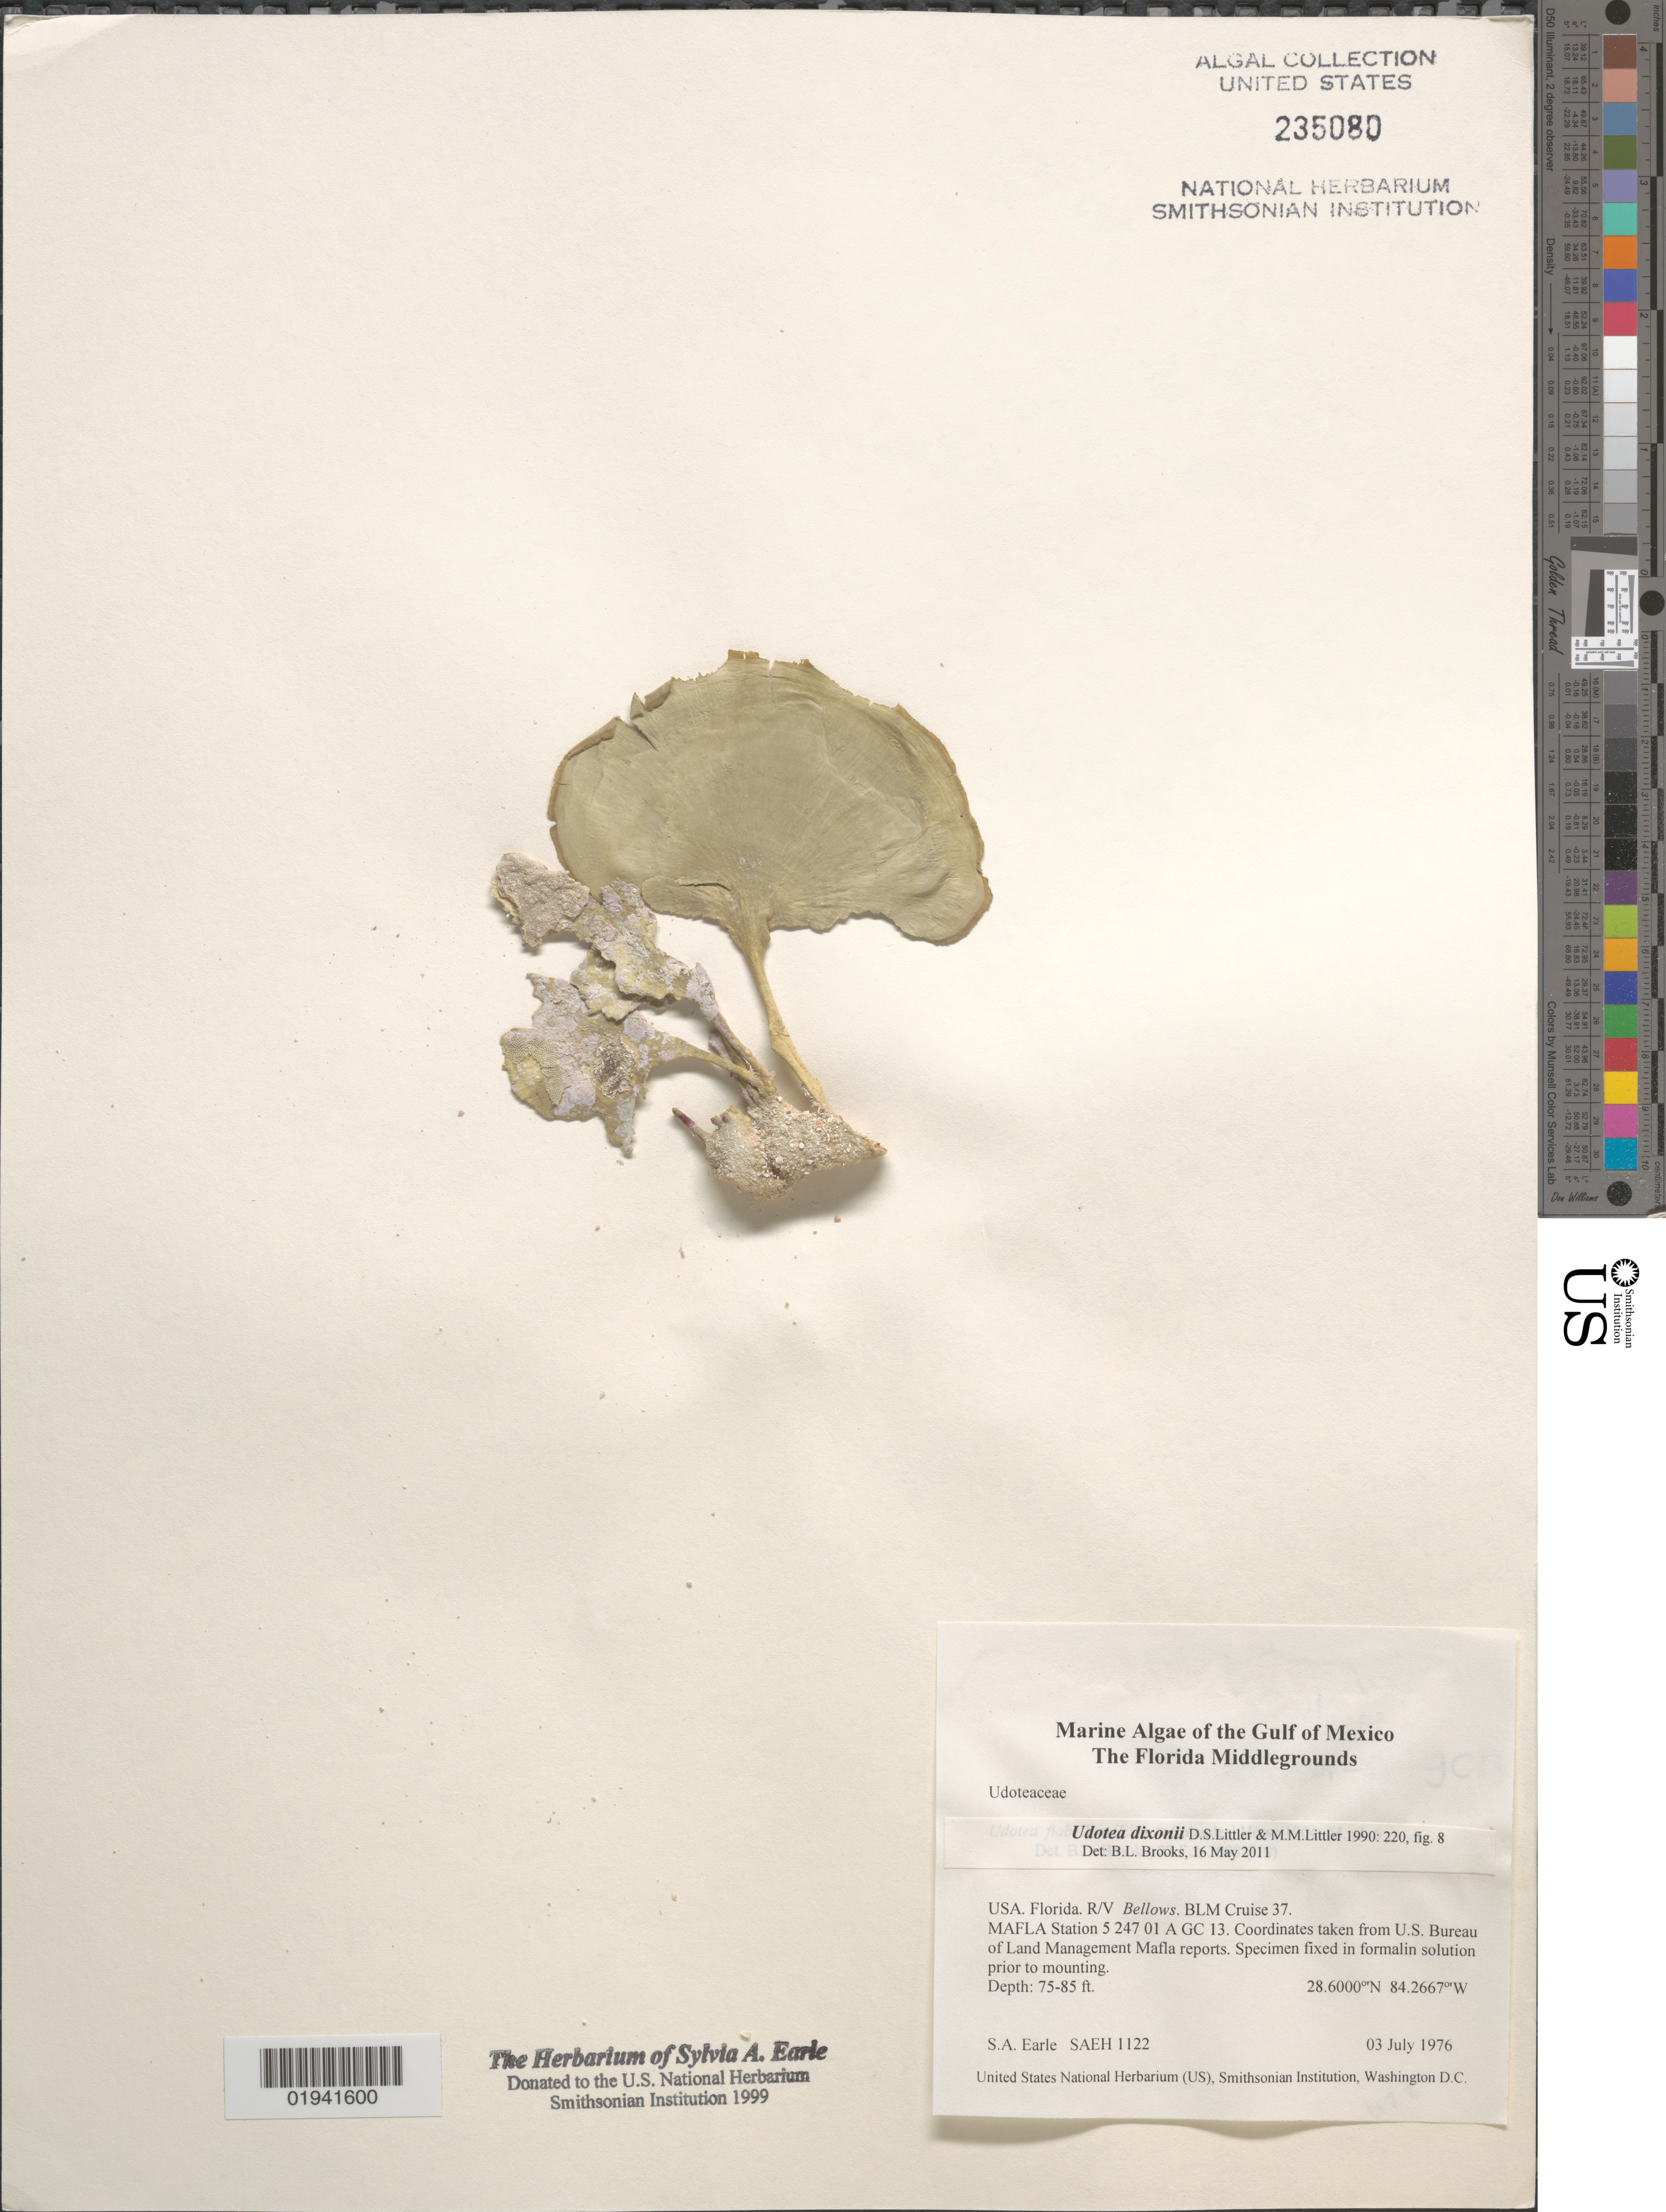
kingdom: Plantae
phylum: Chlorophyta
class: Ulvophyceae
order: Bryopsidales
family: Udoteaceae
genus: Udotea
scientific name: Udotea dixonii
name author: D.S. Littler & Littler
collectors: S. A. Earle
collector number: SAEH1122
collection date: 1976-07-03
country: United States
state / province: Florida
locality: The Gulf of Mexico. The Florida Middlegrounds. R/V Bellows. BLM Cruise 37. MAFLA Station 5 247 01 A GC 13.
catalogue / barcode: US 235080